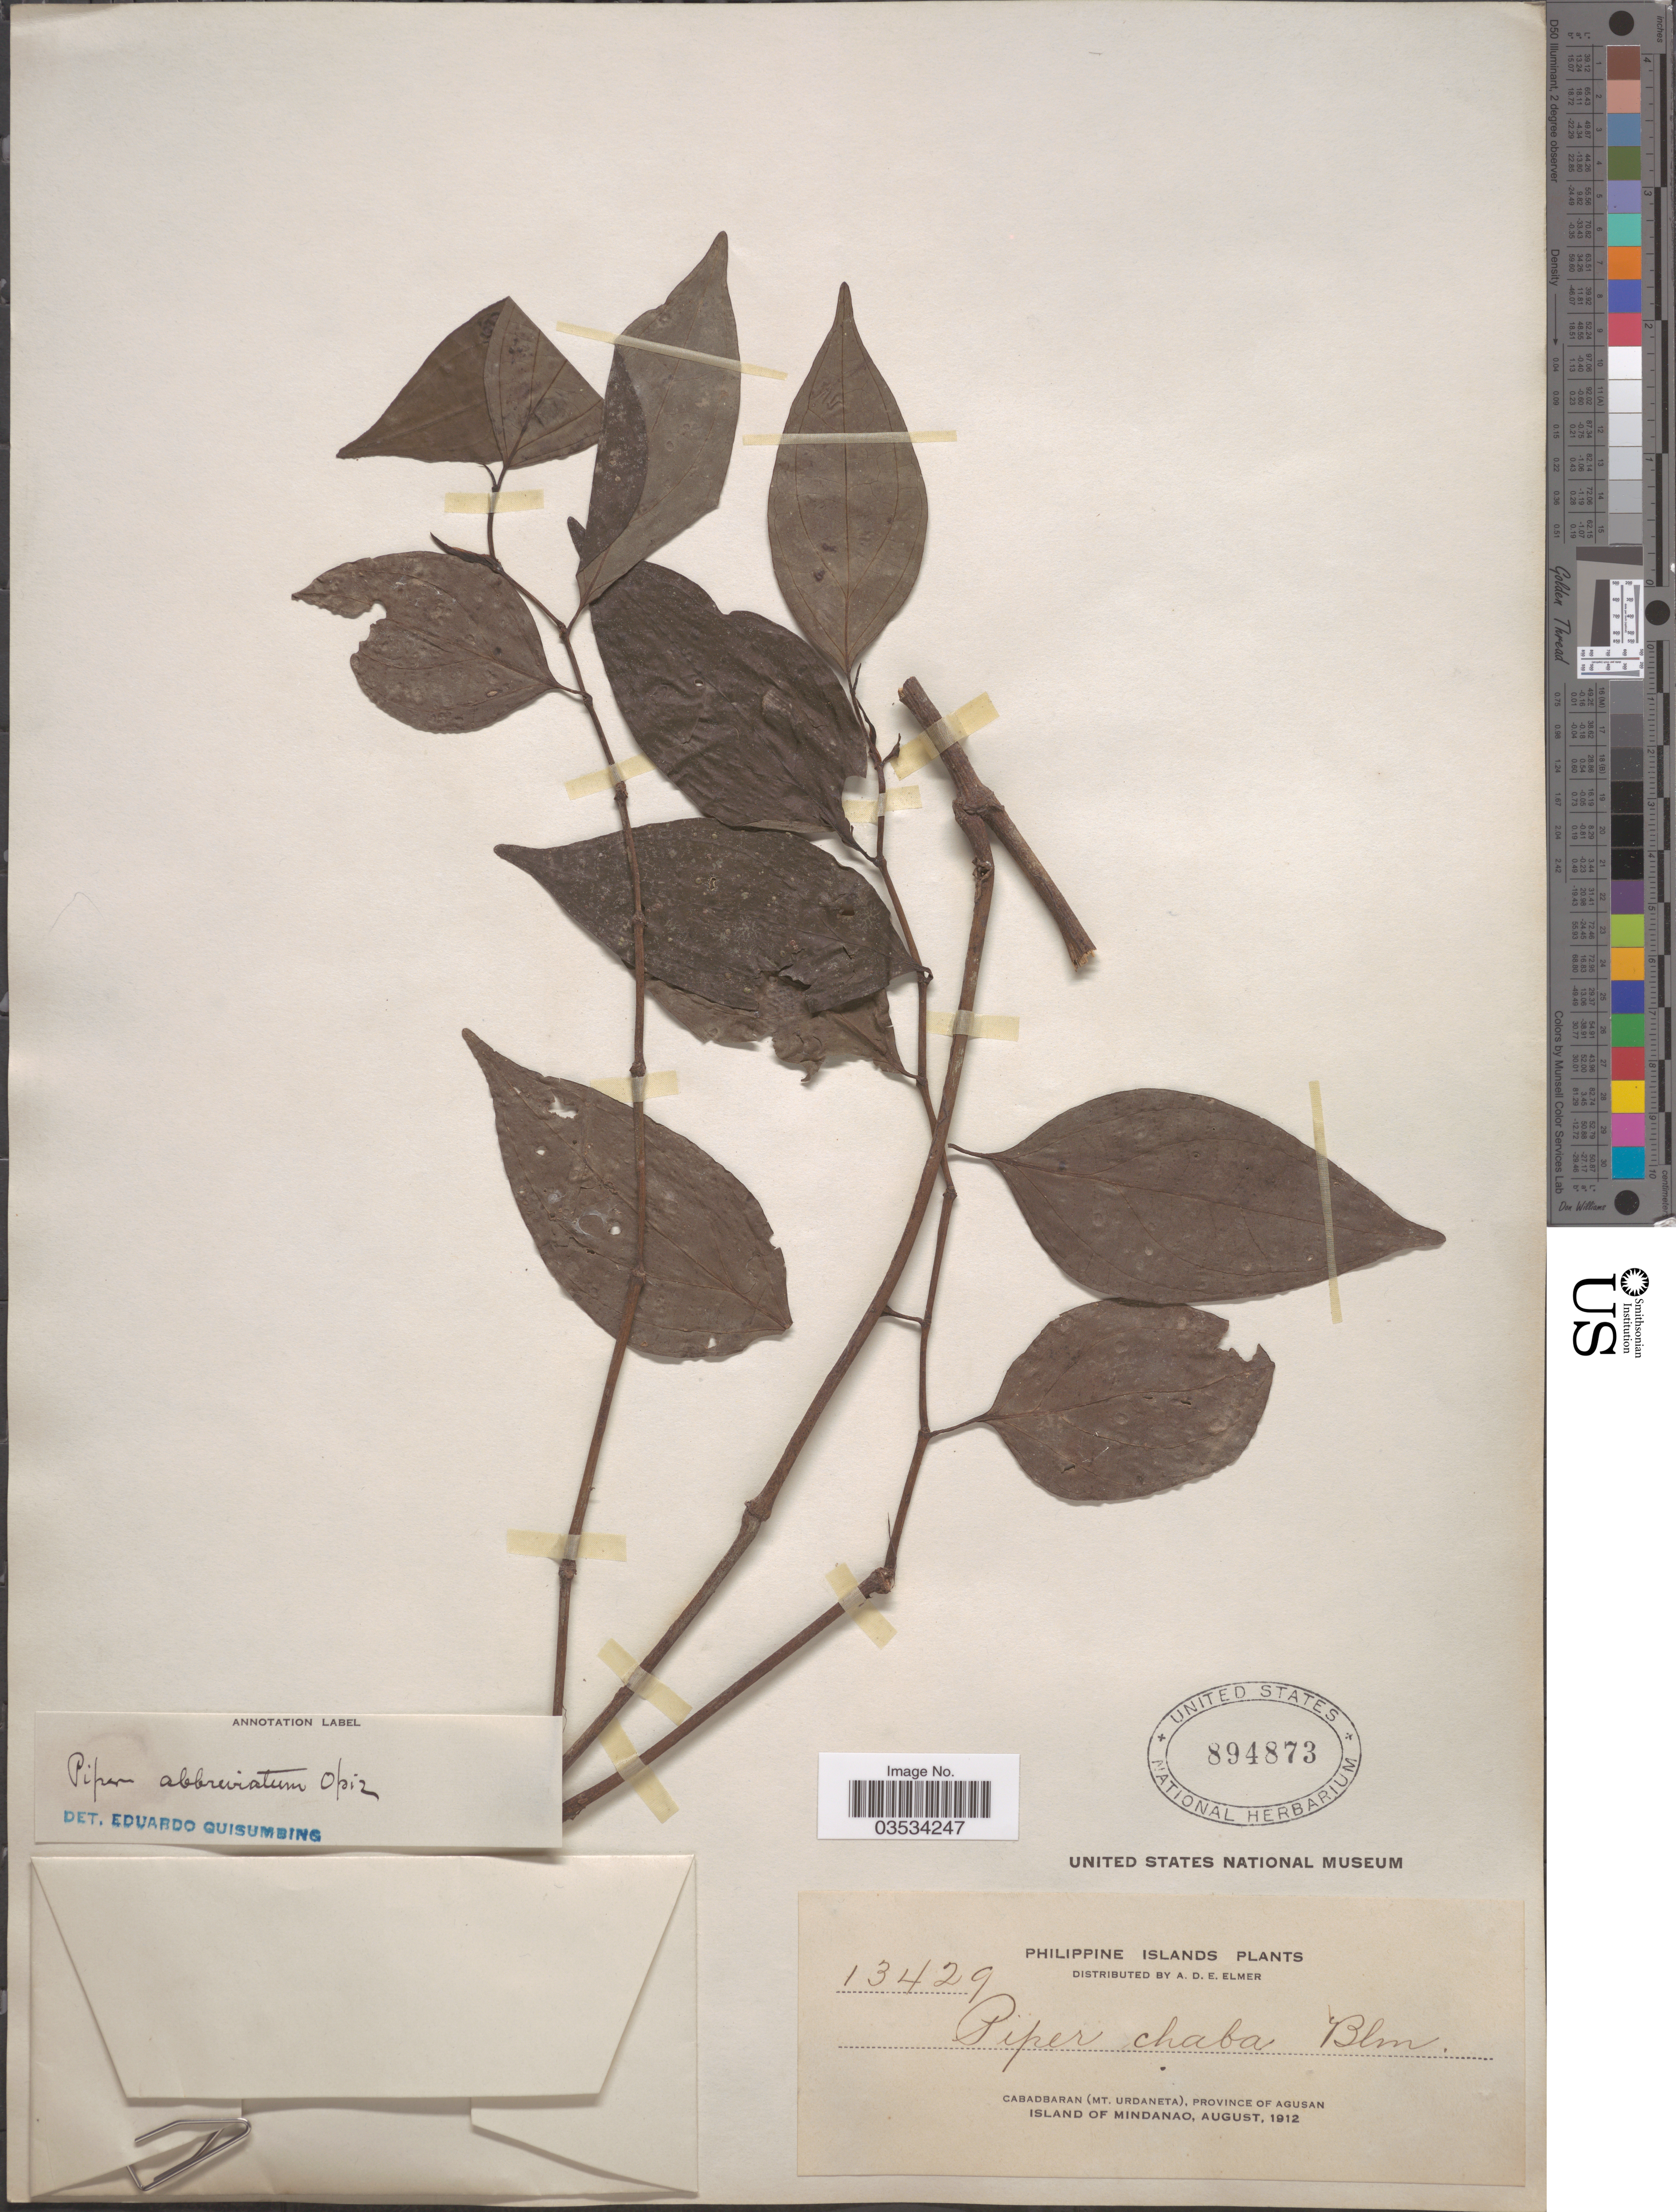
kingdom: Plantae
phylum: Tracheophyta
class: Magnoliopsida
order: Piperales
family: Piperaceae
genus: Piper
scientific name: Piper abbreviatum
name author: Opiz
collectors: A. D. E. Elmer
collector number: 13429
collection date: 1912-08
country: Philippines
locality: Philippine Islands. Cabadbaran (Mt. Urdaneta), Province of Agusan. Island of Mindanao.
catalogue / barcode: US 894873